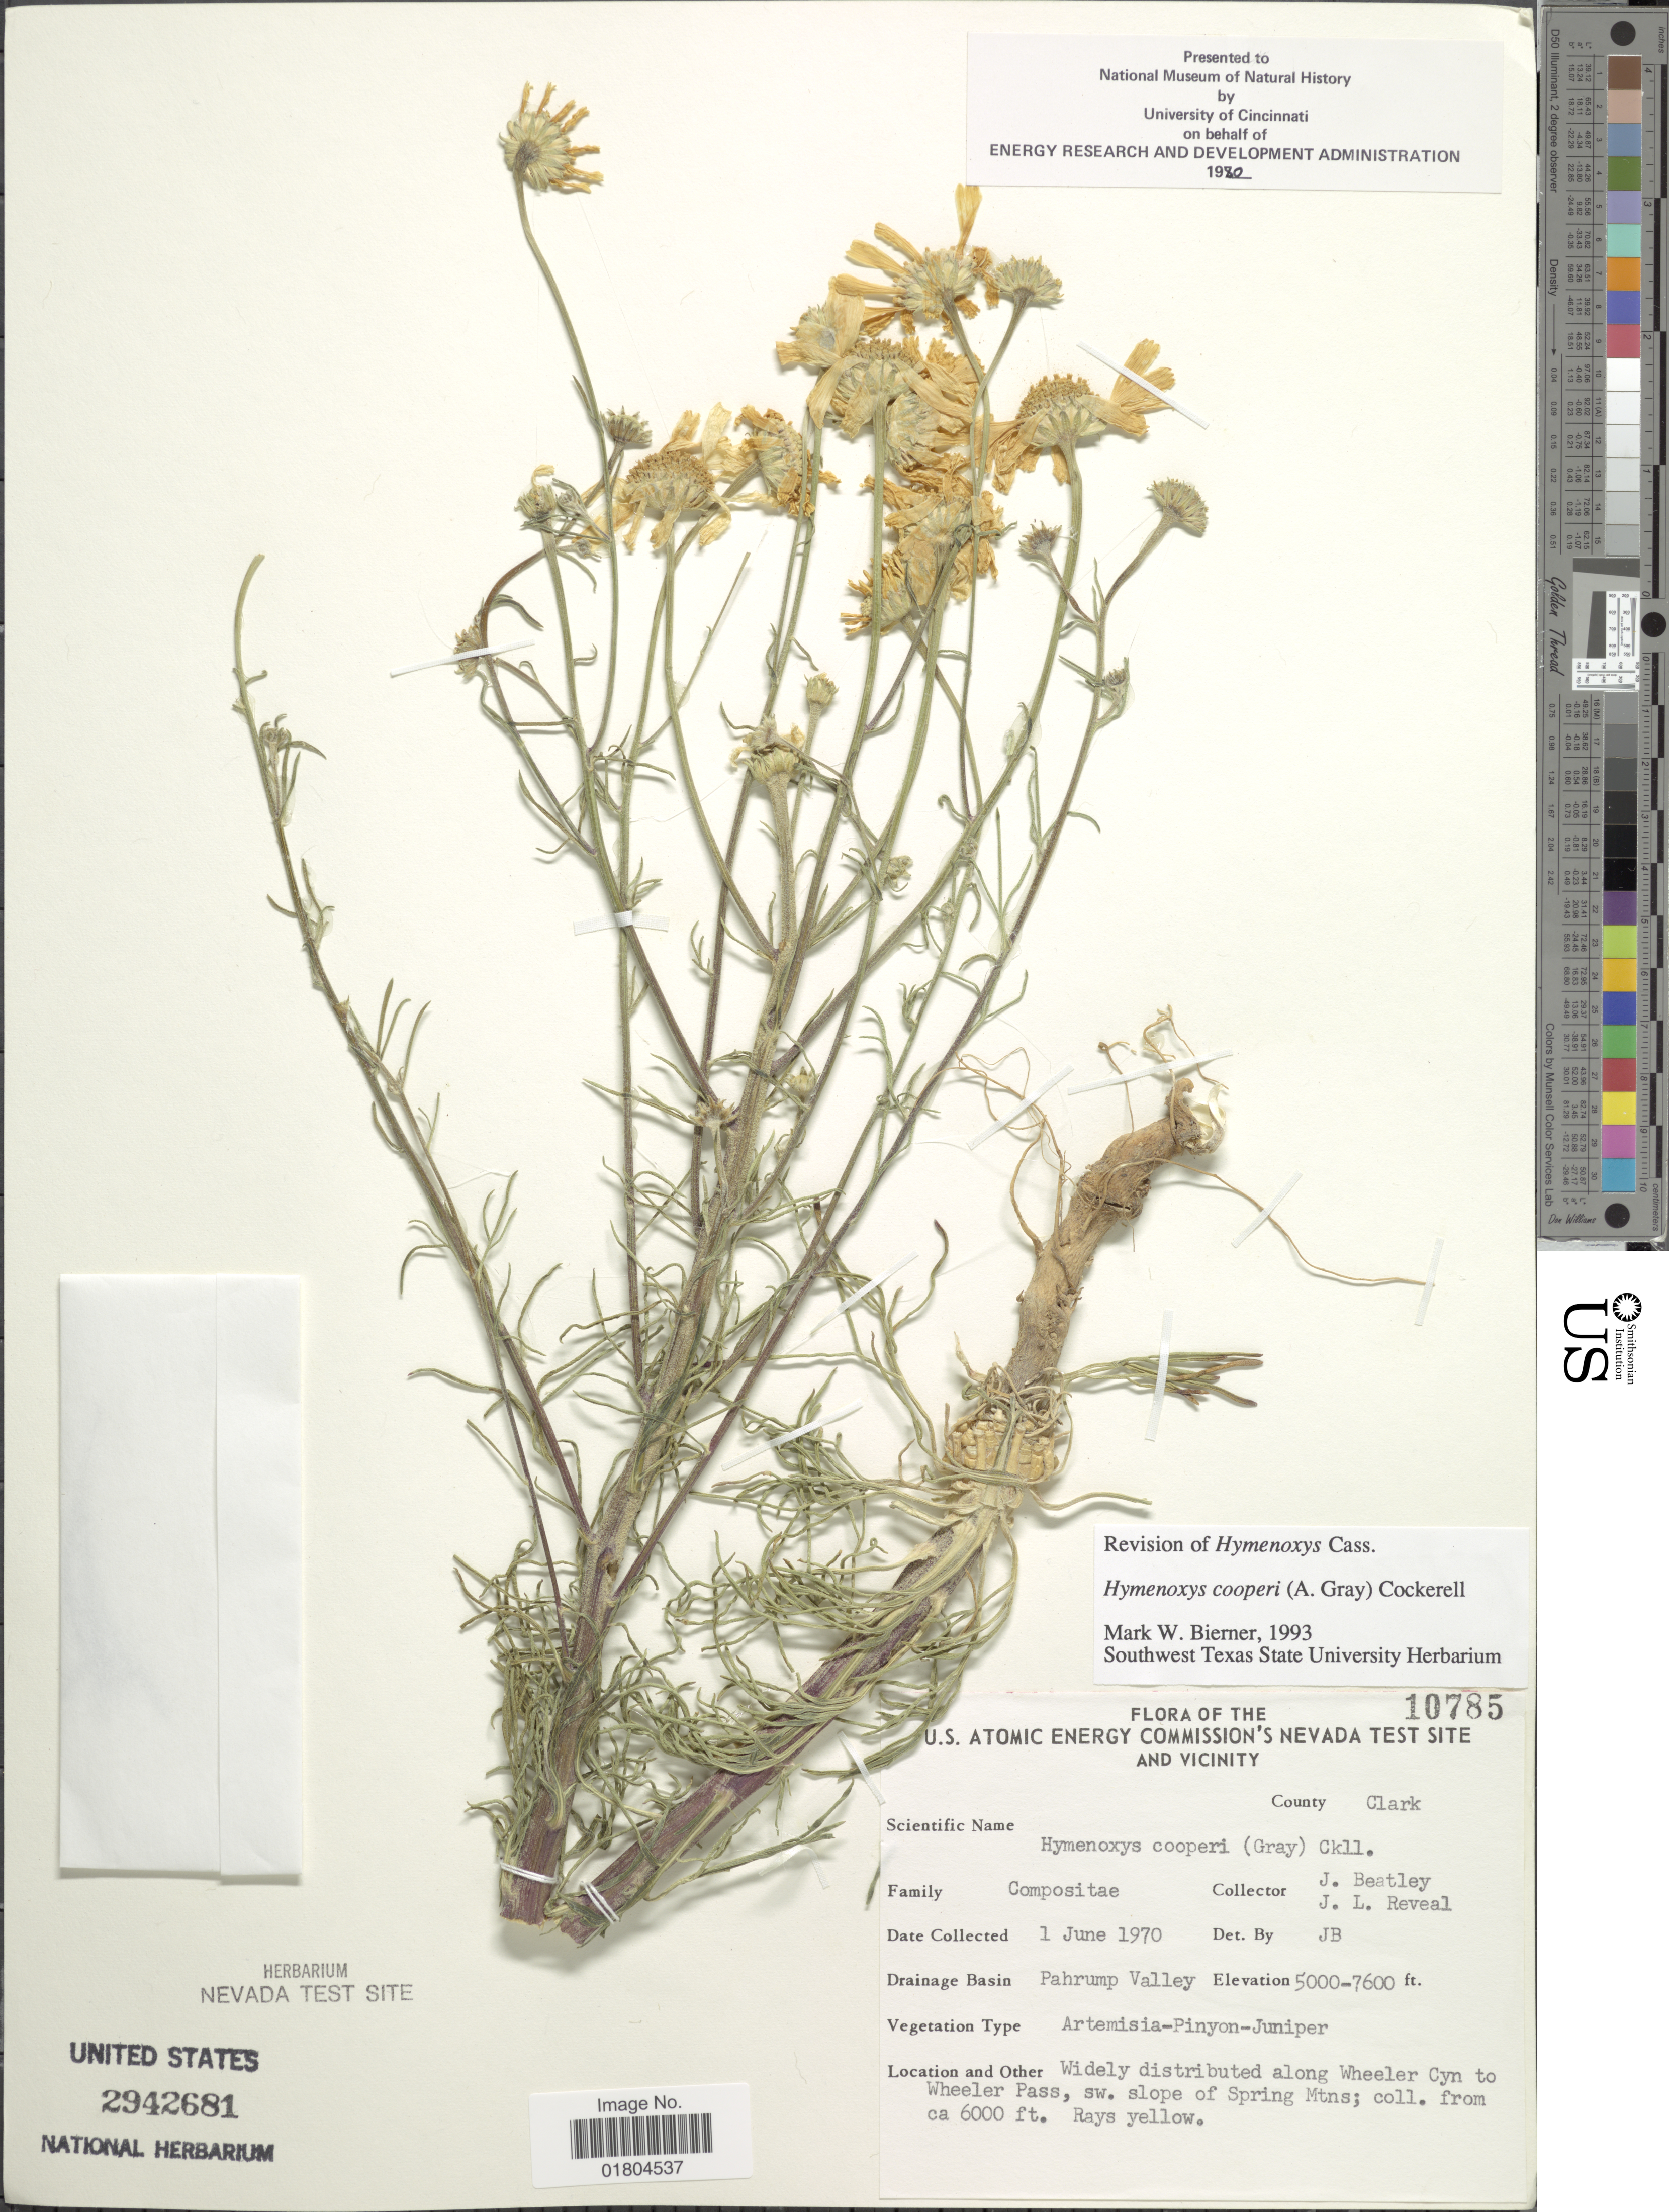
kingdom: Plantae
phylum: Tracheophyta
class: Magnoliopsida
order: Asterales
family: Asteraceae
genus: Hymenoxys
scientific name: Hymenoxys cooperi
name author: (A. Gray) Cockerell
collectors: J. C. Beatley & J. L. Reveal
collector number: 10785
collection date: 1970-06-01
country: United States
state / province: Nevada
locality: U. S. Atomic Energy Commission's Nevada Test Site and vicinity. County Clark. Drainage Basin Pahrump Valley. along Wheeler Cyn to Wheeler Pass, sw. slope of Spring Mtns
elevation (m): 1829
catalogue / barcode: US 2972681